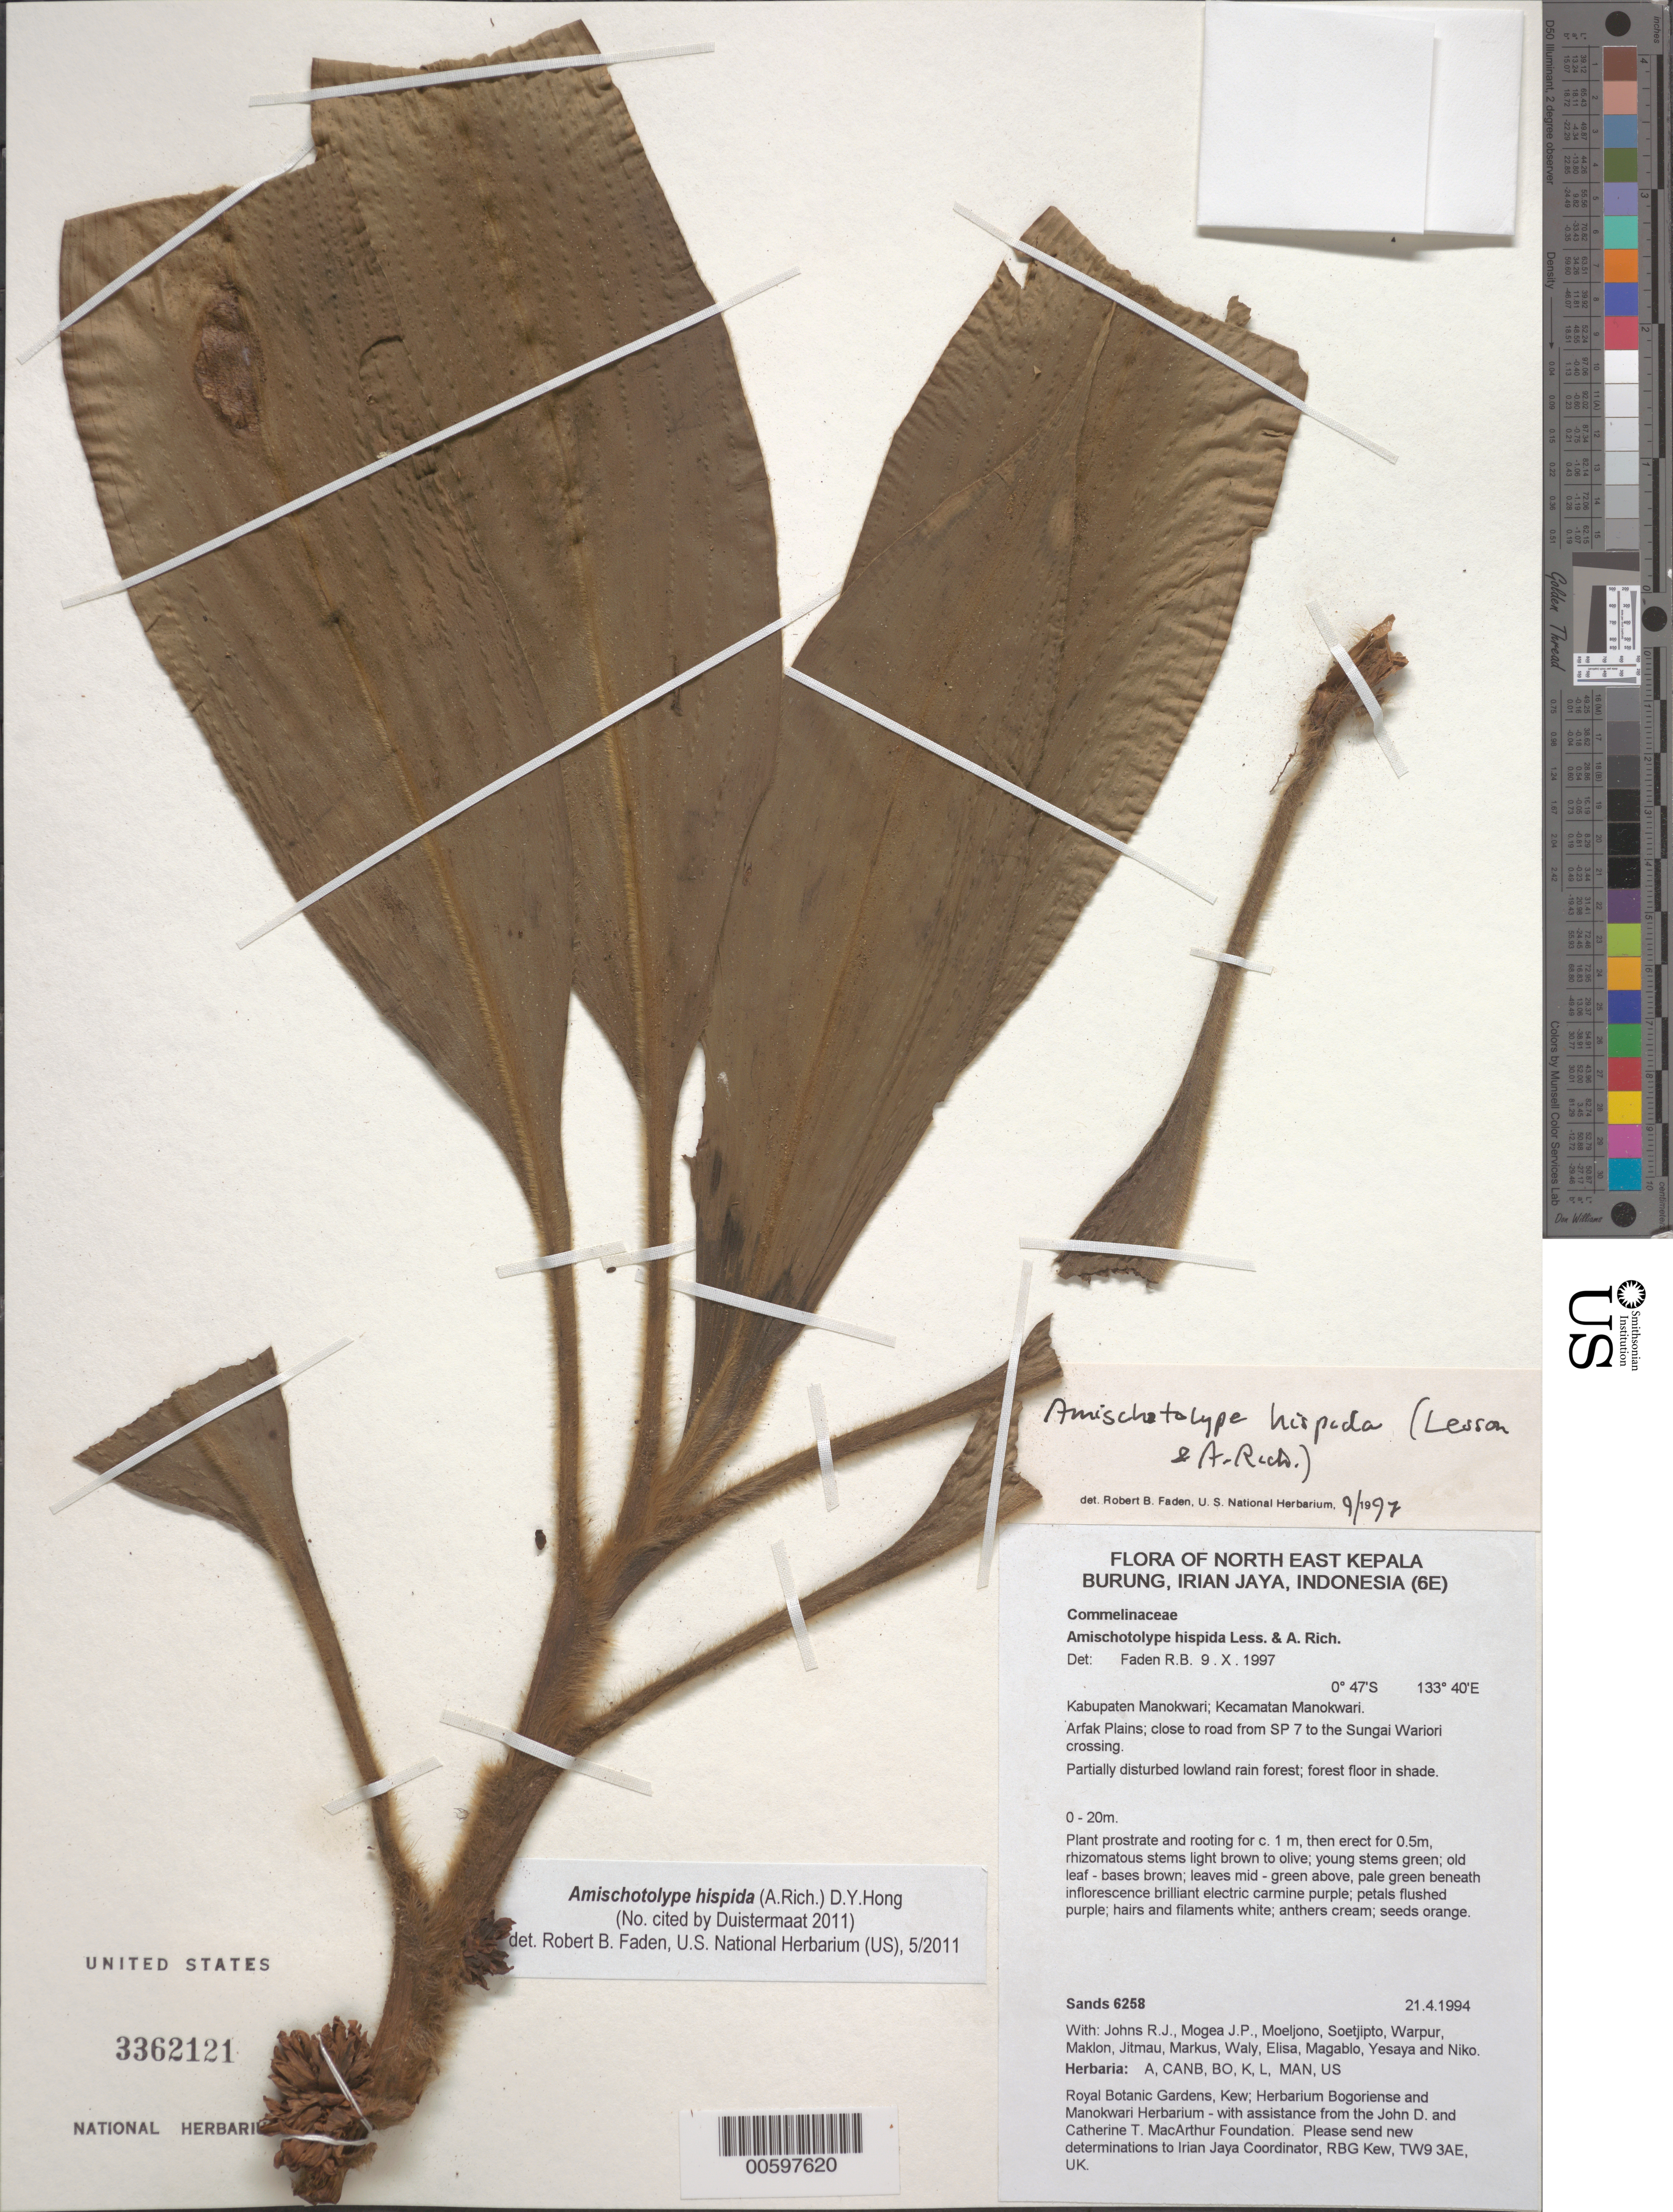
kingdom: Plantae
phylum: Tracheophyta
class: Liliopsida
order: Commelinales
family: Commelinaceae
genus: Amischotolype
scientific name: Amischotolype hispida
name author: (A. Rich.) D.Y. Hong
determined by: Faden, Robert B., (US), Smithsonian Institution - National Museum of Natural History (UNITED STATES)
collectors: M. Sands, J. Mogea, -. Niko & R. Johns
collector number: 6258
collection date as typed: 21 Apr 1994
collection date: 1994-04-21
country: Indonesia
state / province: Papua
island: New Guinea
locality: Kabupaten manokwari, kecamatan manokwari, Irian Jaya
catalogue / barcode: US 3362121